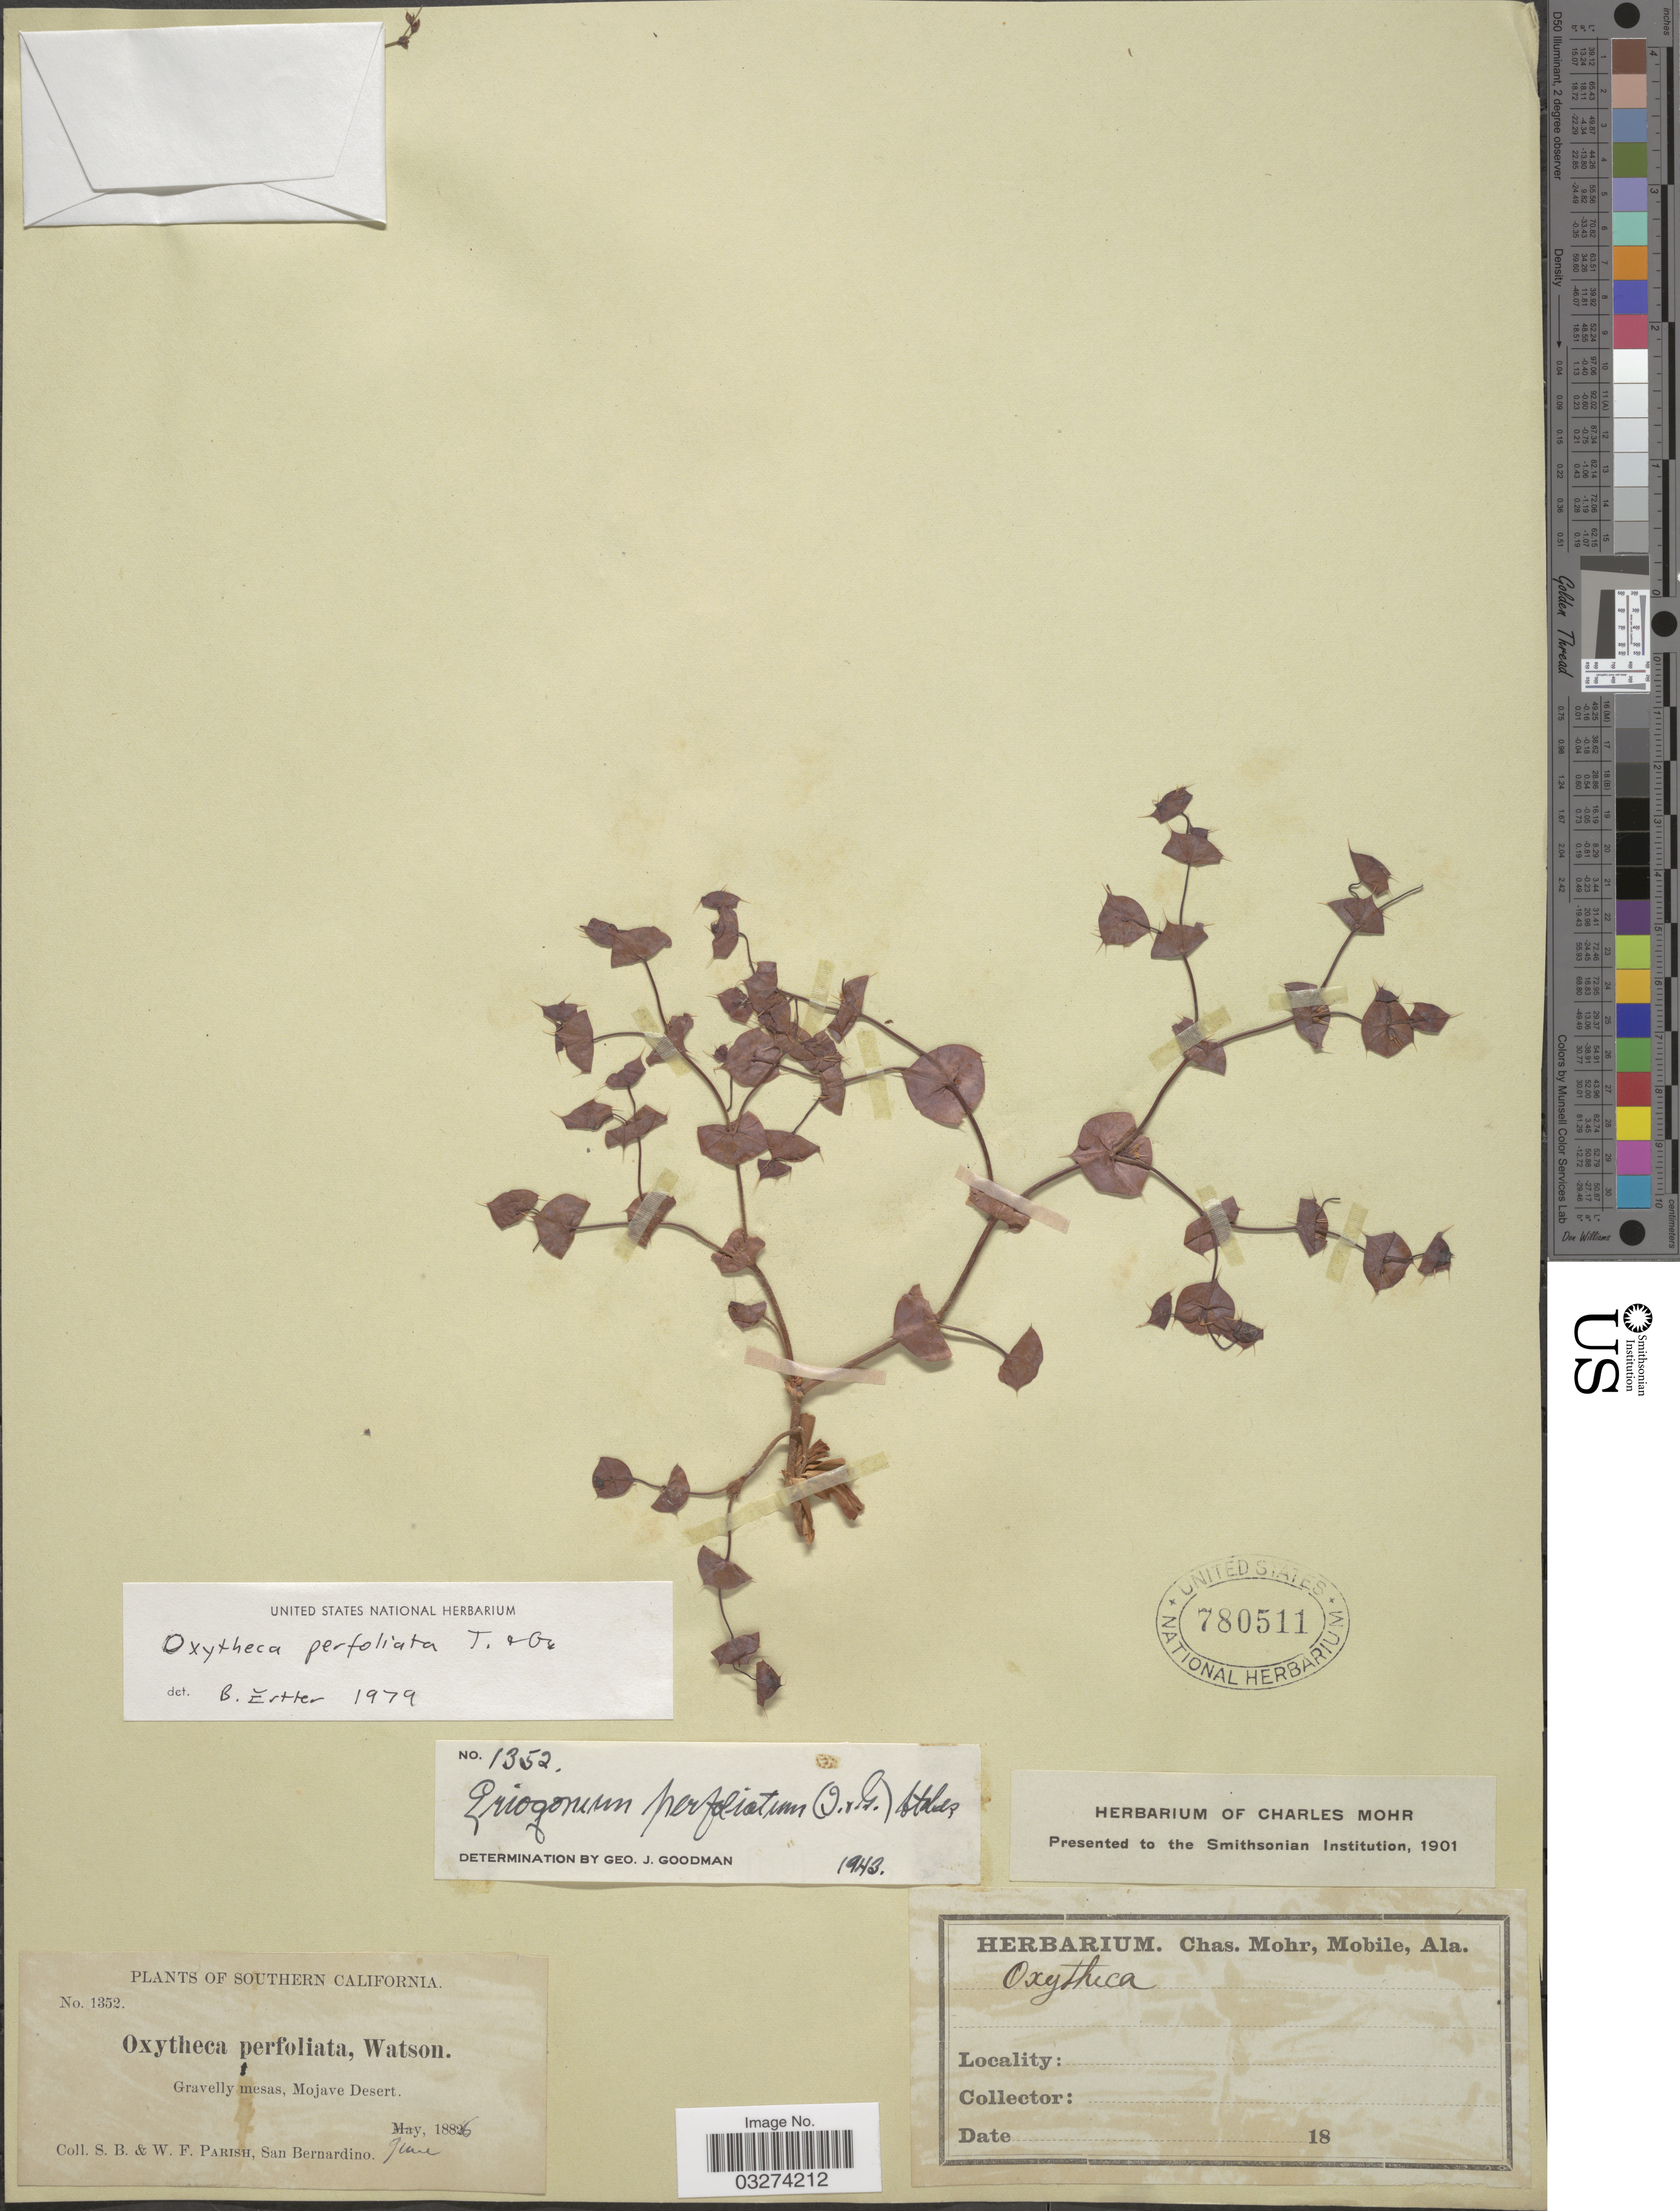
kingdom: Plantae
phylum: Tracheophyta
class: Magnoliopsida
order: Caryophyllales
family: Polygonaceae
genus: Oxytheca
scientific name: Oxytheca perfoliata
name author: Torr. & A. Gray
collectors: S. B. Parish & W. F. Parish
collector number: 1352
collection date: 1886-06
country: United States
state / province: California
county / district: San Bernardino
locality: Southern California. Gravelly mesas, Mojave Desert.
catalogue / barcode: US 780511